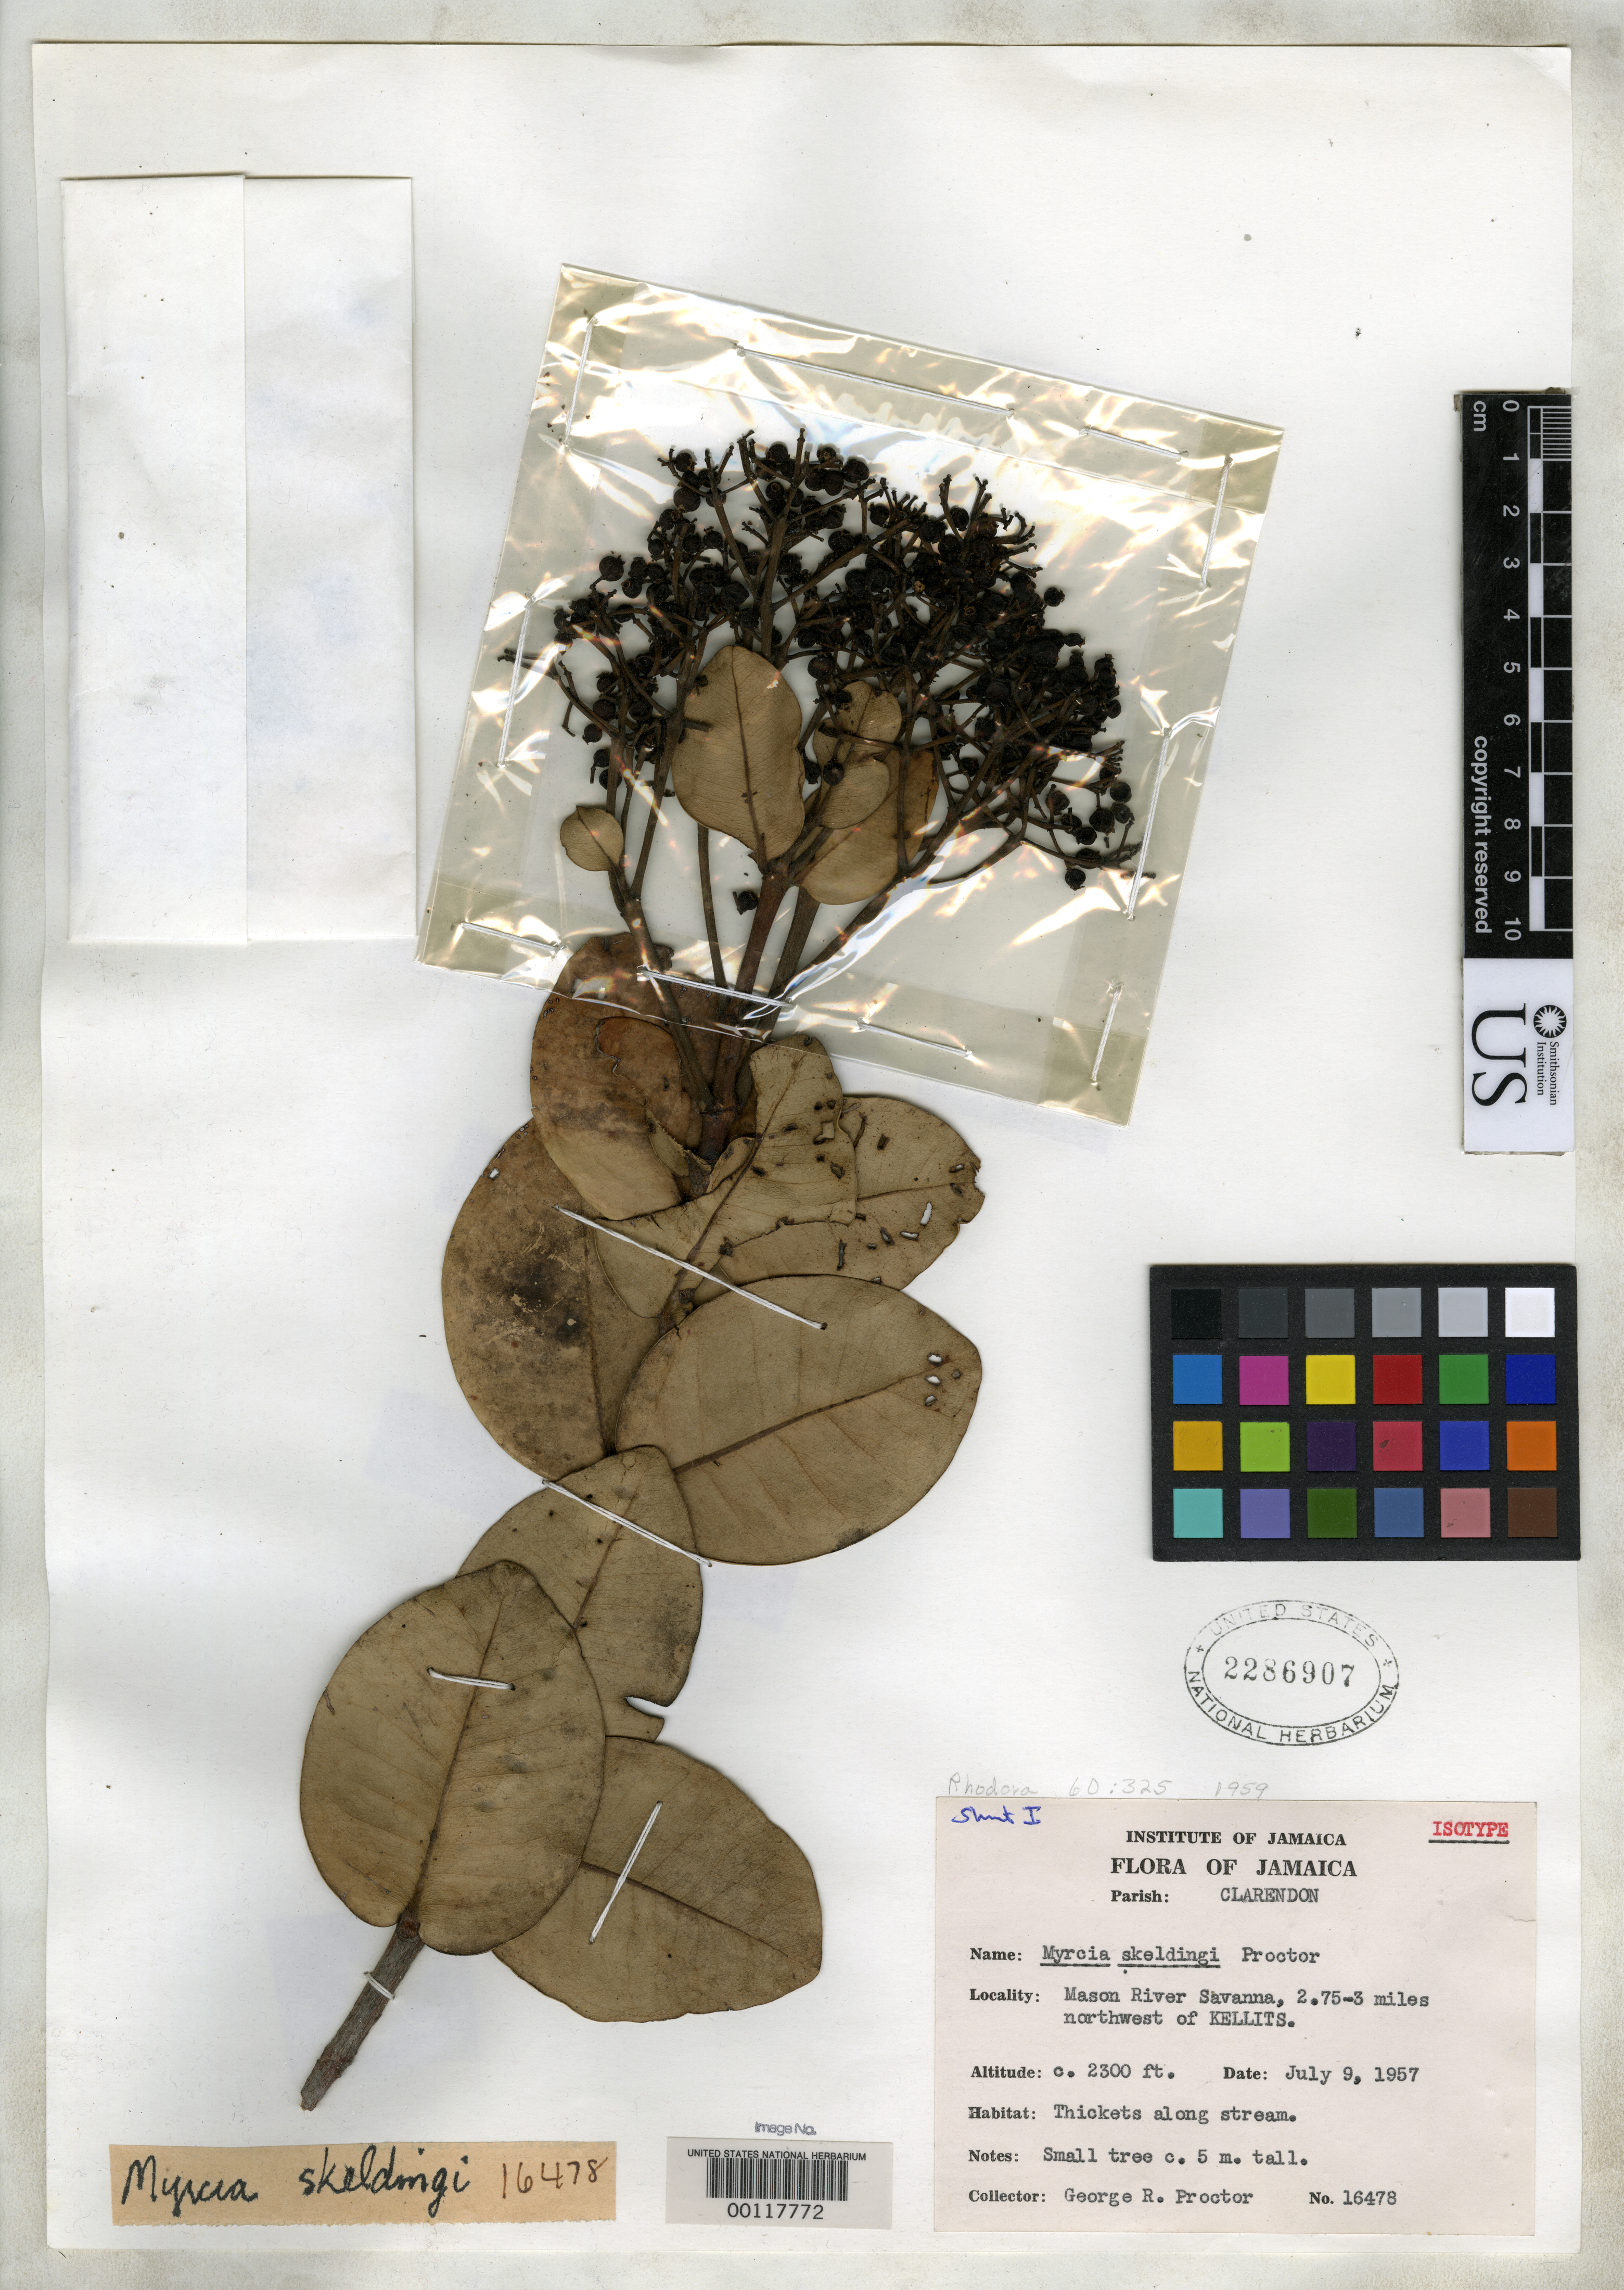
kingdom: Plantae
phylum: Tracheophyta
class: Magnoliopsida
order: Myrtales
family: Myrtaceae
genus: Myrcia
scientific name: Myrcia skeldingii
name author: Proctor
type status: Isotype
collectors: G. R. Proctor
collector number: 16478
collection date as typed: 09 Jul 1957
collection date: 1957-07-09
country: Jamaica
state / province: Clarendon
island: Greater Antilles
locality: Mason River Savanna.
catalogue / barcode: US 2286907